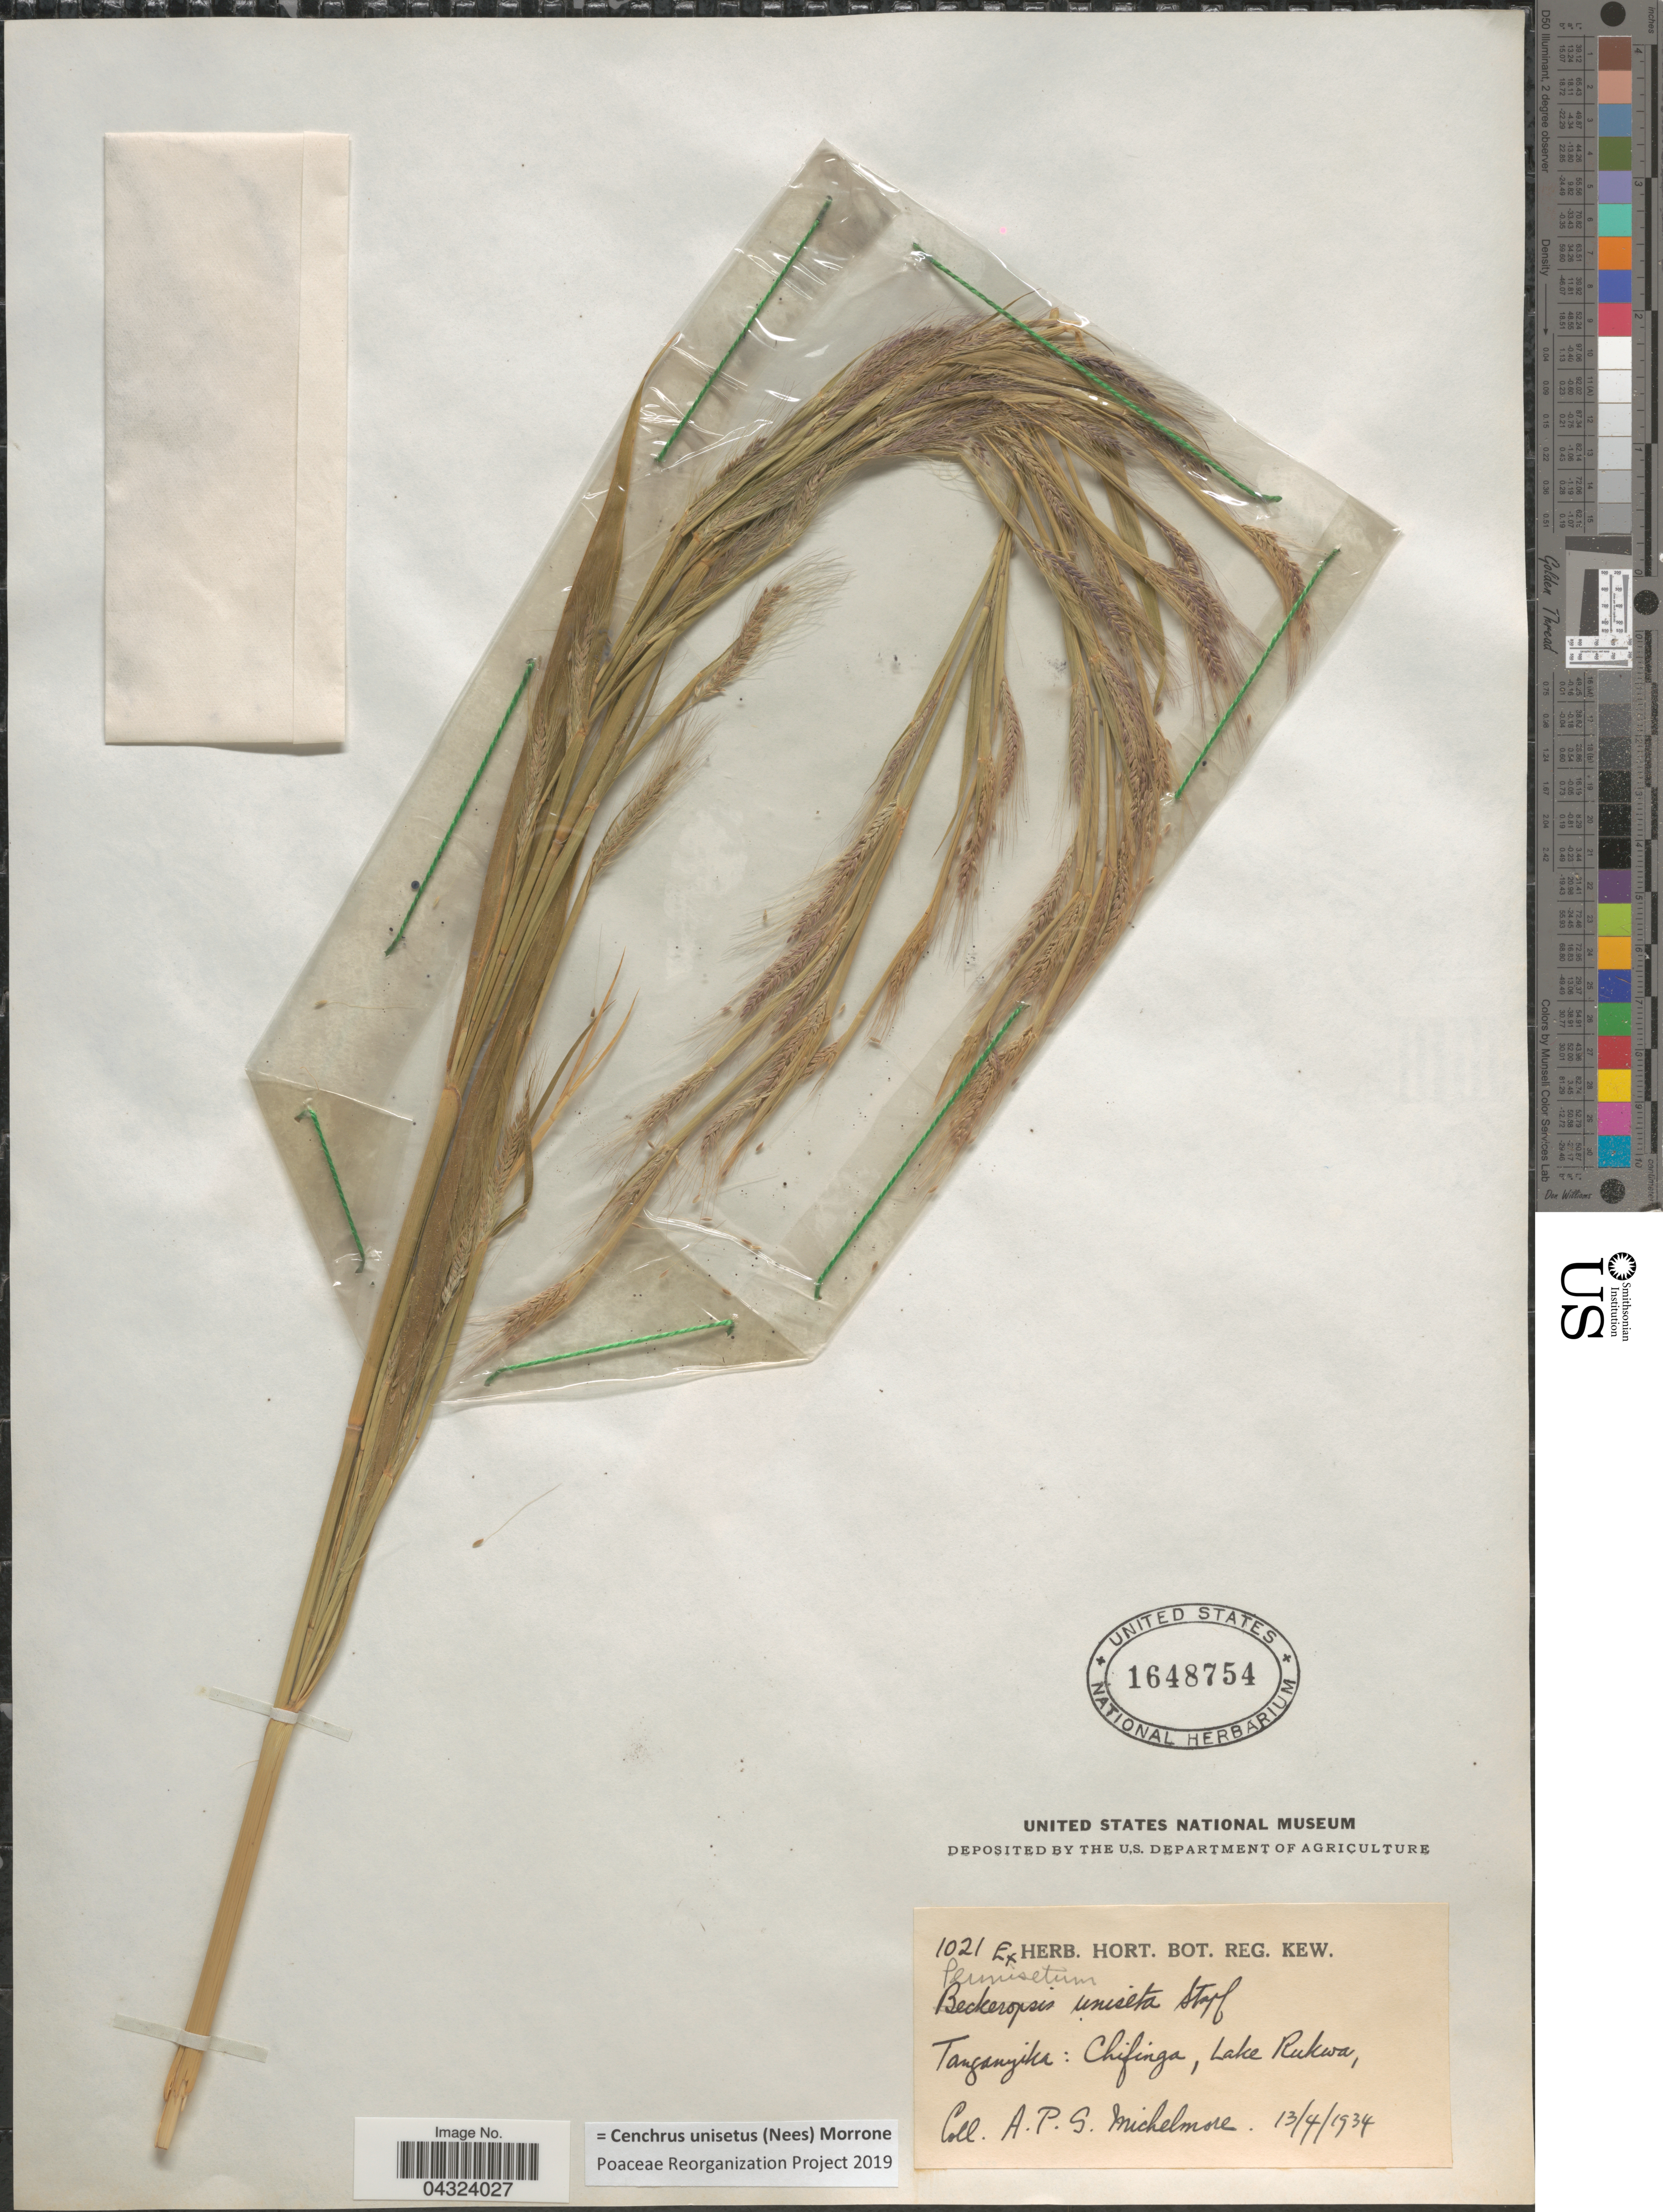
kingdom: Plantae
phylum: Tracheophyta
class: Liliopsida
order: Poales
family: Poaceae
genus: Cenchrus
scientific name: Cenchrus unisetus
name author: (Nees) Morrone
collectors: A. Michelmore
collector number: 1021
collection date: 1934-04-13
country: Tanzania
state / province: Rukwa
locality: Tanganyika: Chifinga, Lake Rukwa.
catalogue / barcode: US 1648754